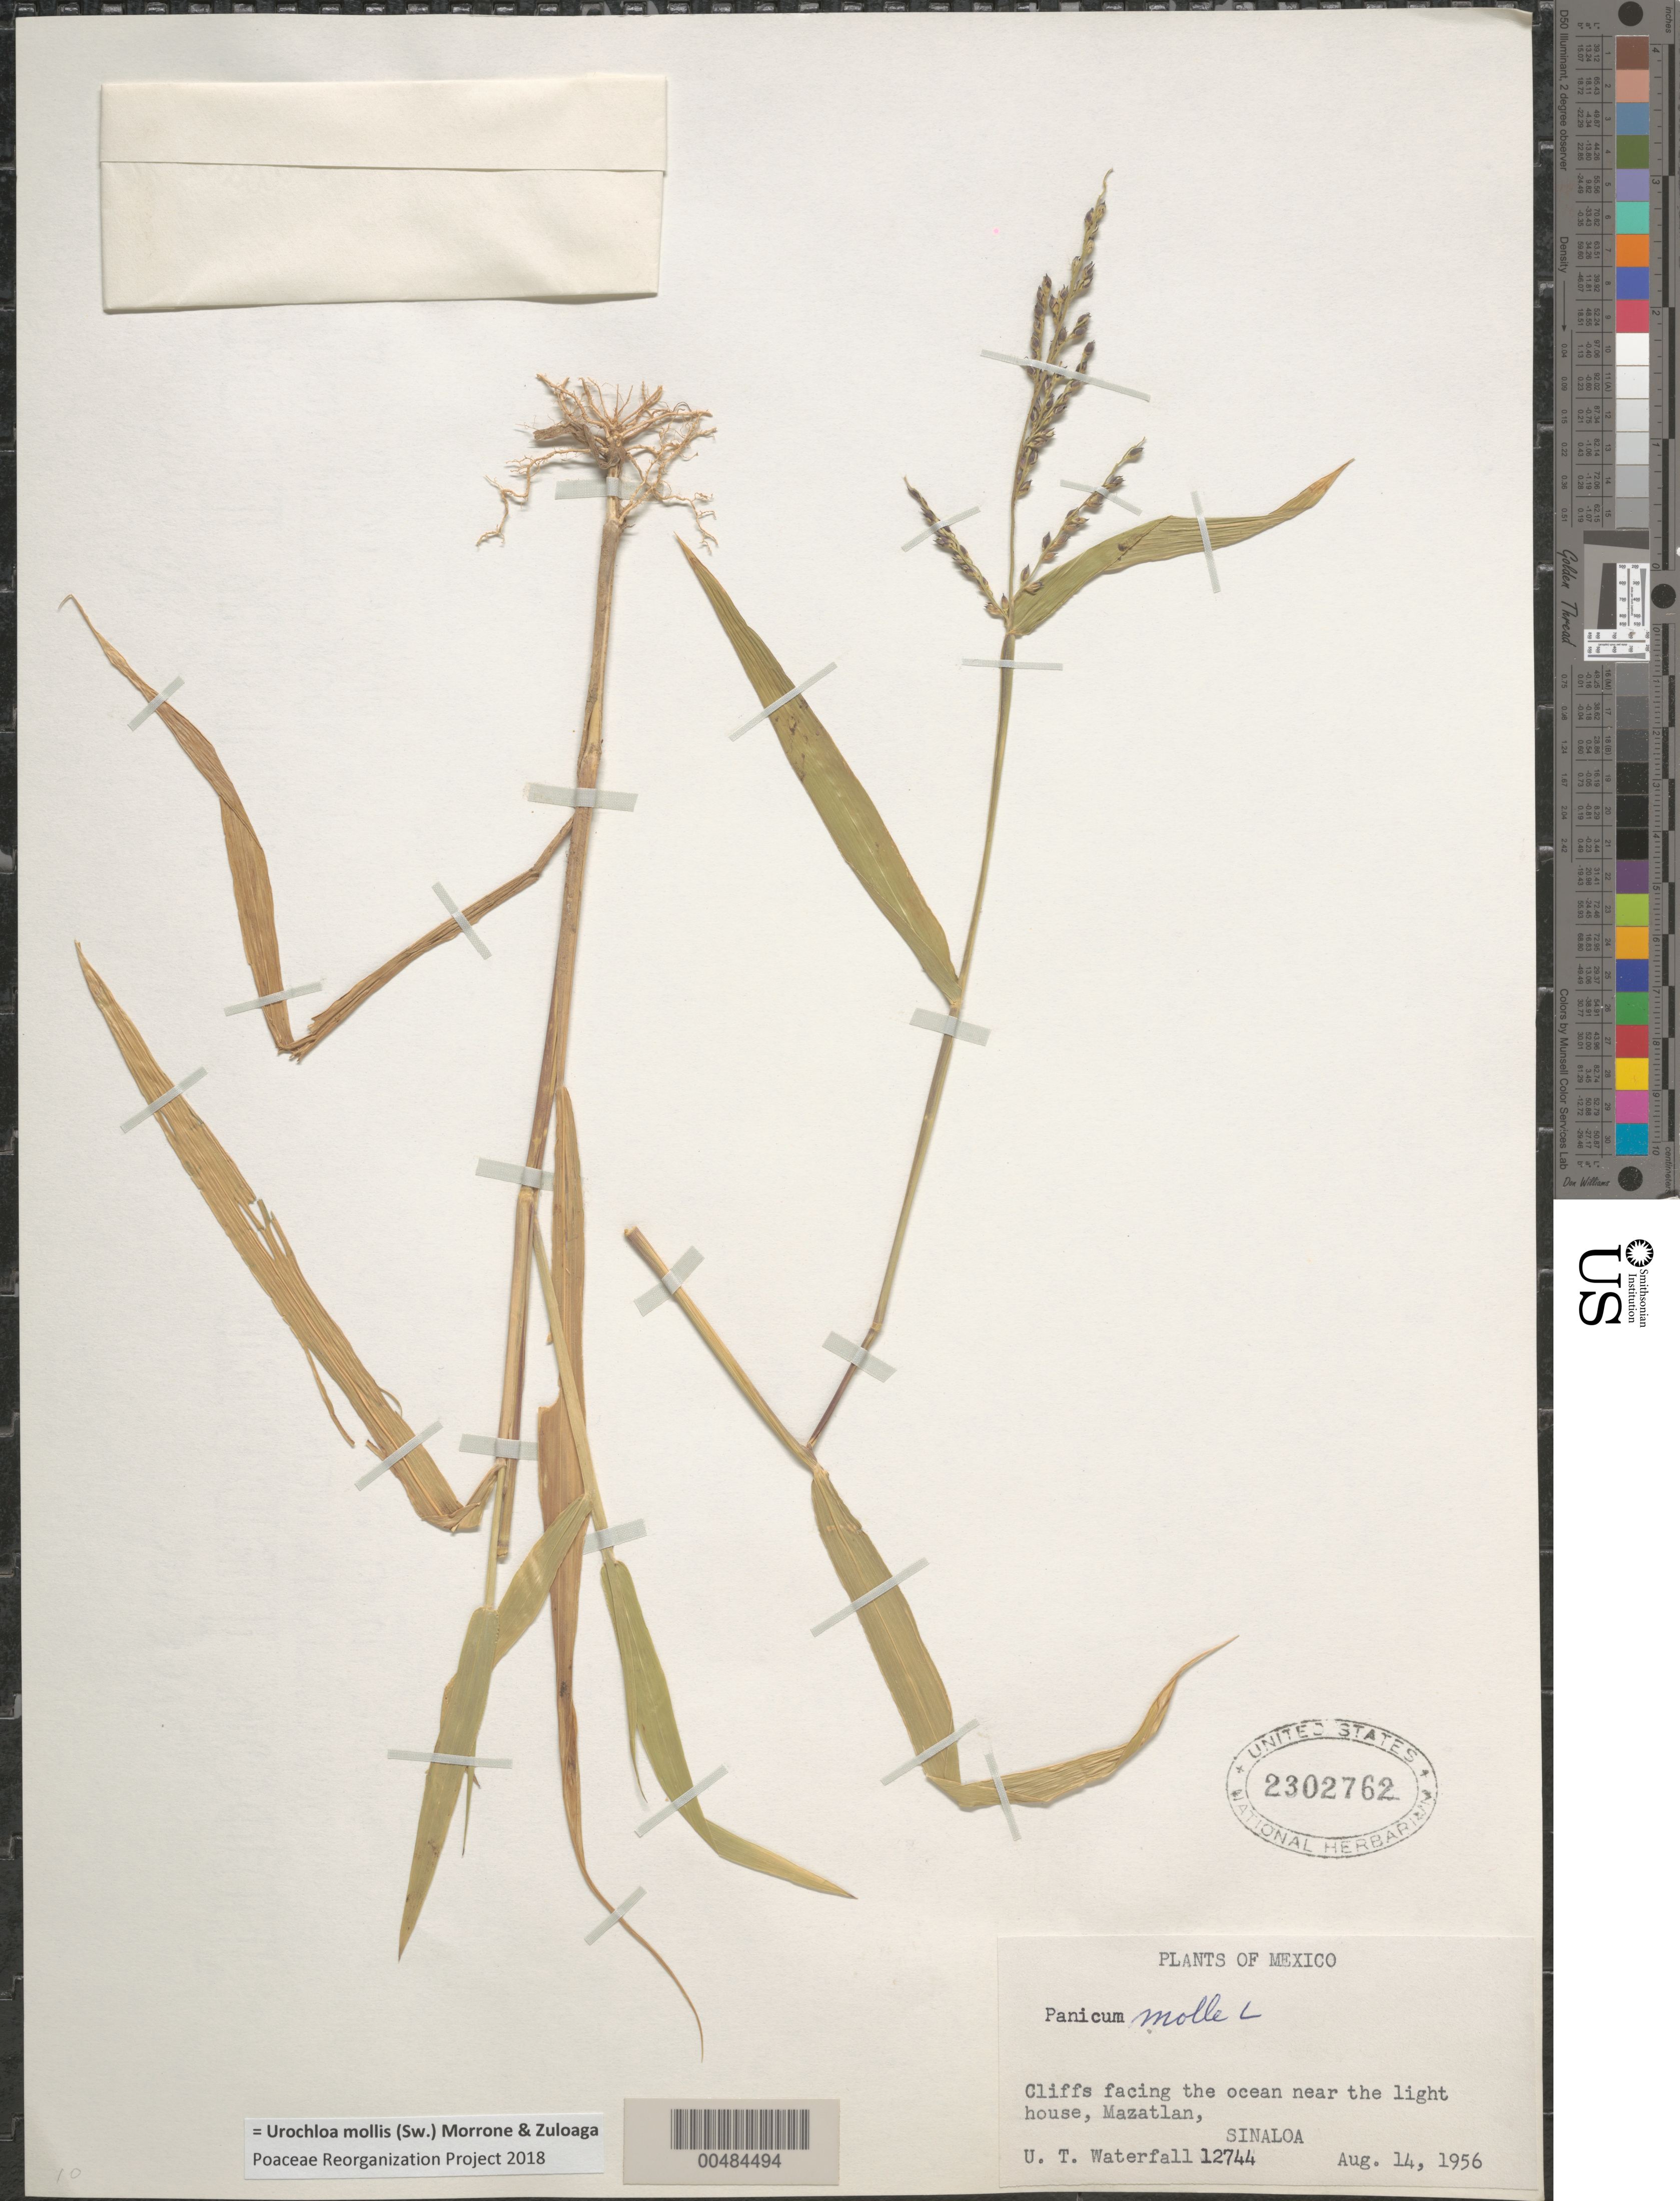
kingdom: Plantae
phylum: Tracheophyta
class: Liliopsida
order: Poales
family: Poaceae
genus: Brachiaria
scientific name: Brachiaria molle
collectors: U. T. Waterfall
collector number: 12744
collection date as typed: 14 Aug 1956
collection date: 1956-08-14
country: Mexico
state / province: Sinaloa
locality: Mazatlan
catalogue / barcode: US 2302762